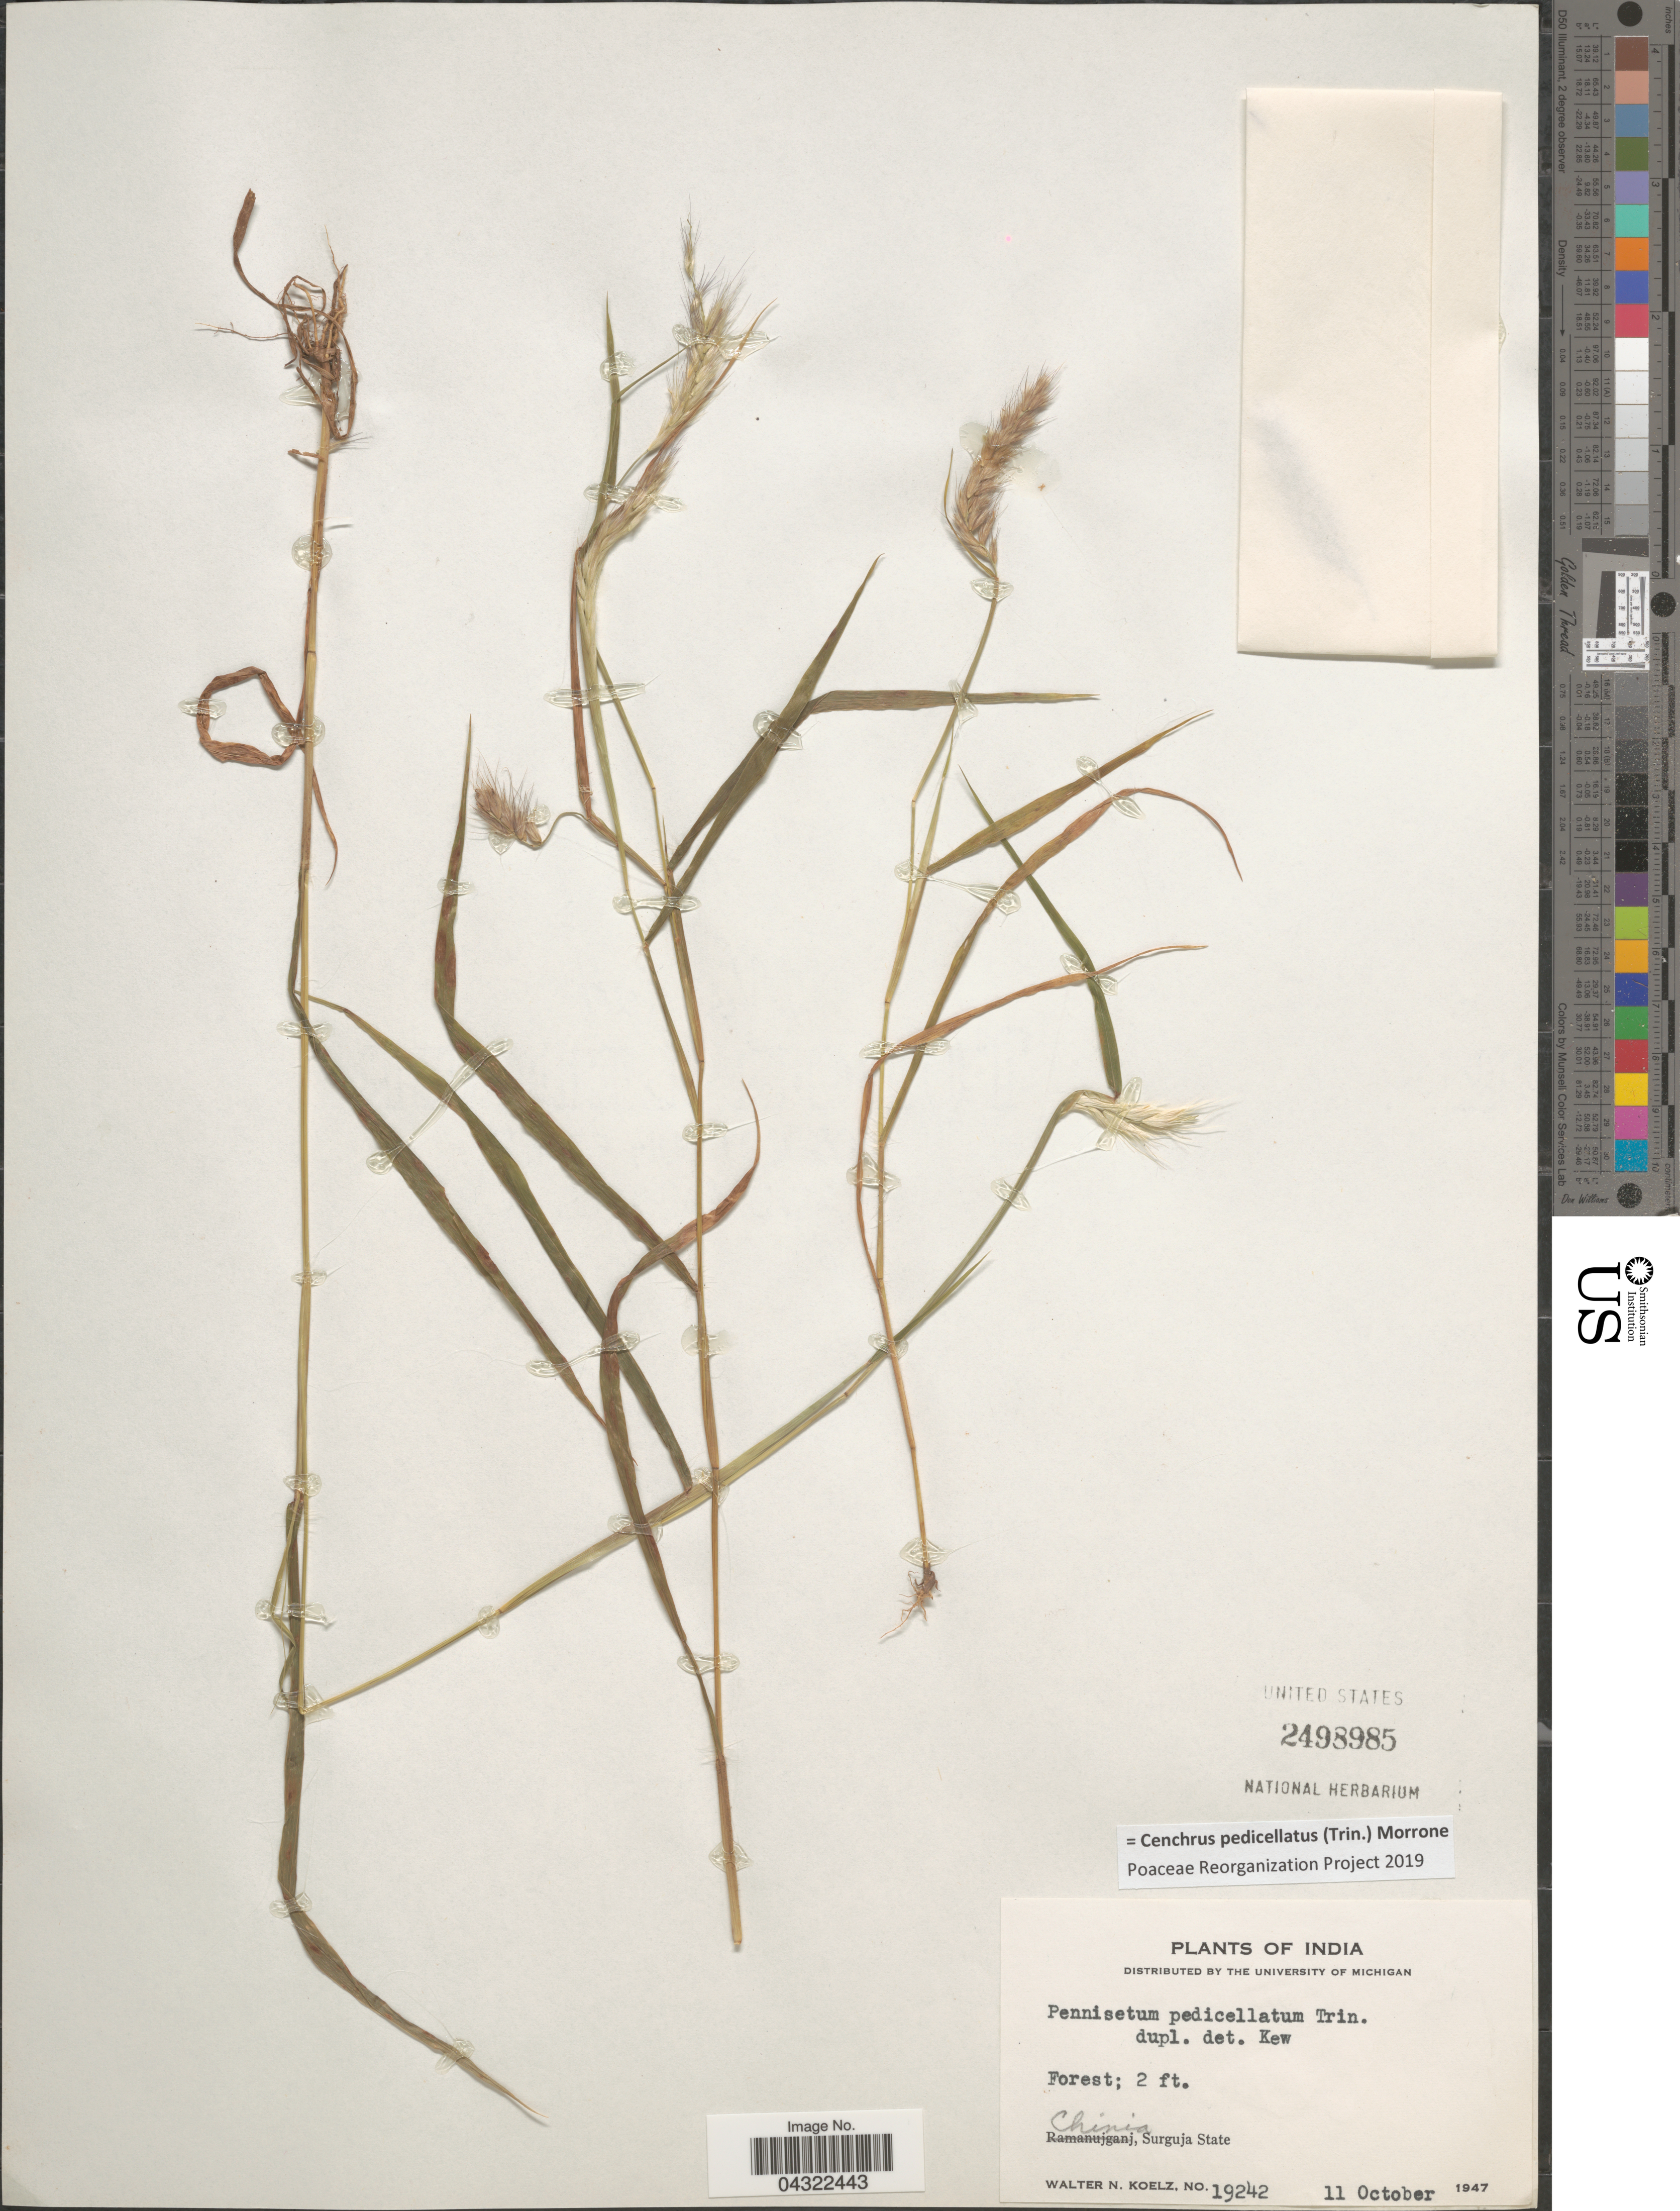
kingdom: Plantae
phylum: Tracheophyta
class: Liliopsida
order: Poales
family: Poaceae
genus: Cenchrus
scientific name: Cenchrus pedicellatus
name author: (Trin.) Morrone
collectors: W. N. Koelz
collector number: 19242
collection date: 1947-10-11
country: India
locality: Chinia, Surguja State.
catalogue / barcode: US 2498985